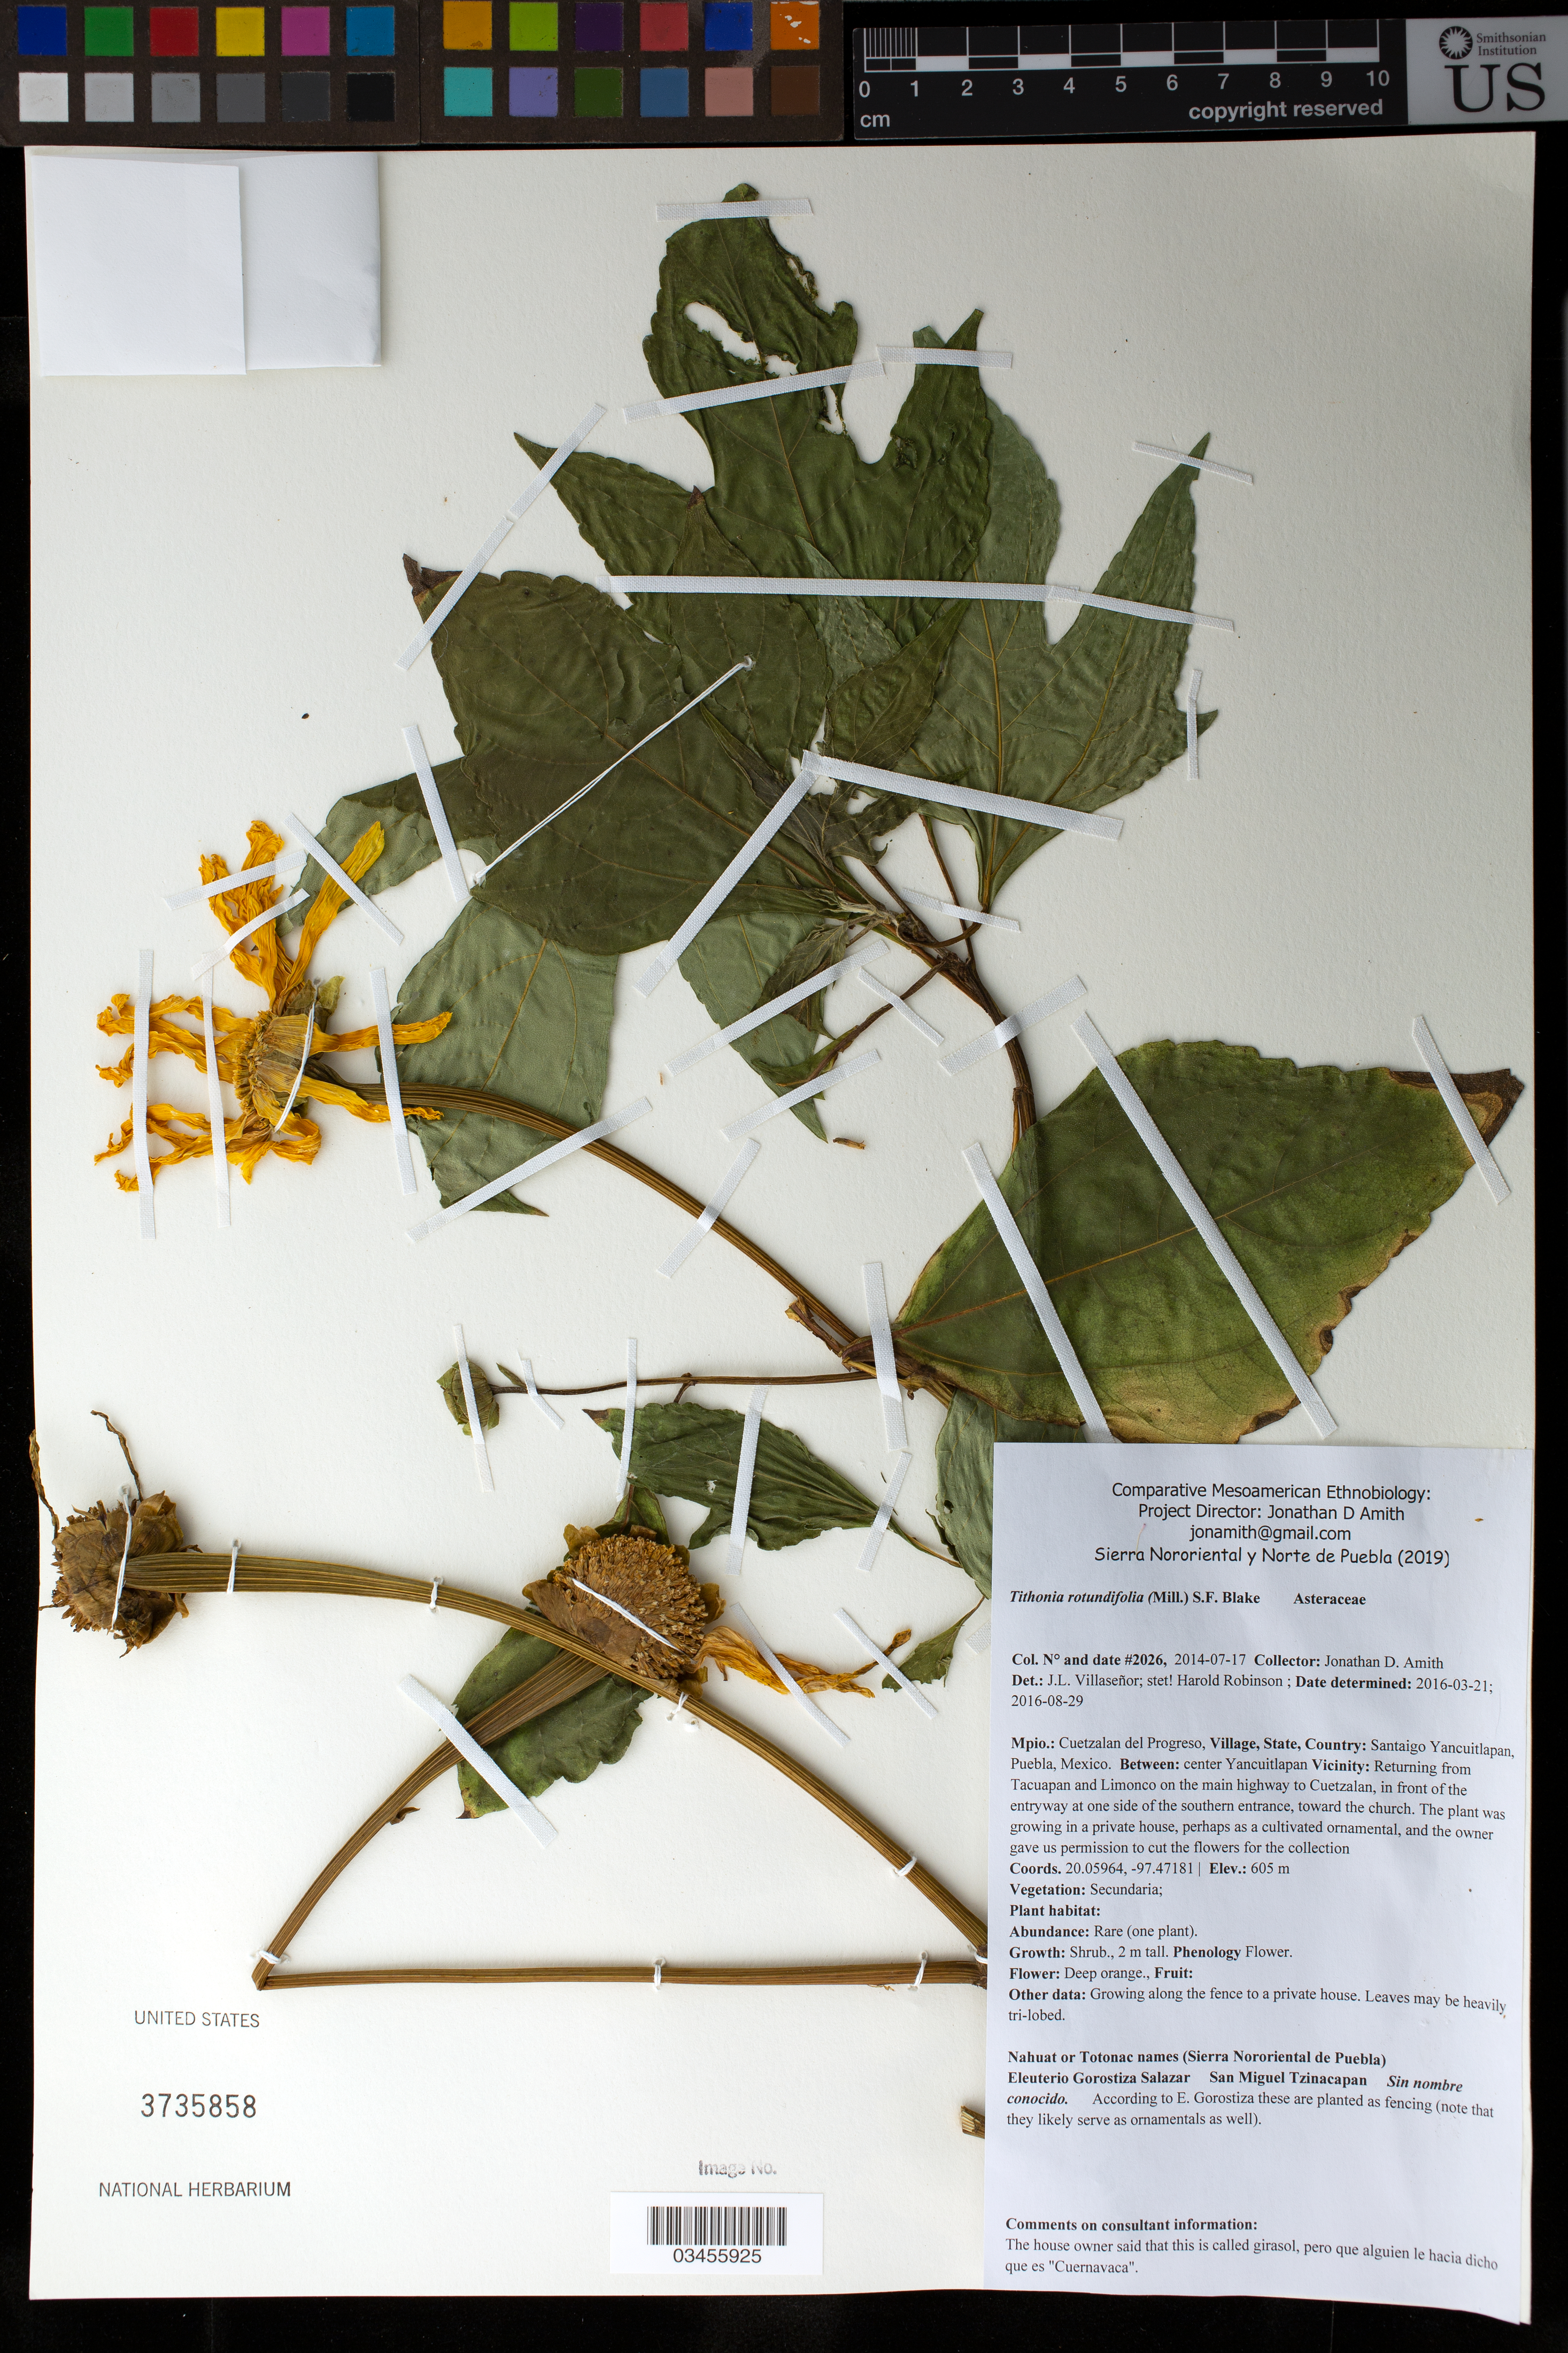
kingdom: Plantae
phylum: Tracheophyta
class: Magnoliopsida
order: Asterales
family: Asteraceae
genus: Tithonia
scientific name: Tithonia rotundifolia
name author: (Mill.) S.F. Blake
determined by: Robinson, Harold E., (US)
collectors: J. D. Amith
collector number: JDA_02026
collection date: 2014-07-17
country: México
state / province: Puebla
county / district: Cuetzalan del Progreso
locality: PUEBLO: Santiago Yancuitlapan; LOCALIDAD EXACTA: Returning from Tacuapa and Limonco on the main highway to Cuetzalan, in front of the entryway at one side of the southern entrance, toward the church. The plant was growing in a private house, perhaps as a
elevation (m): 605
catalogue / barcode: US 3735858